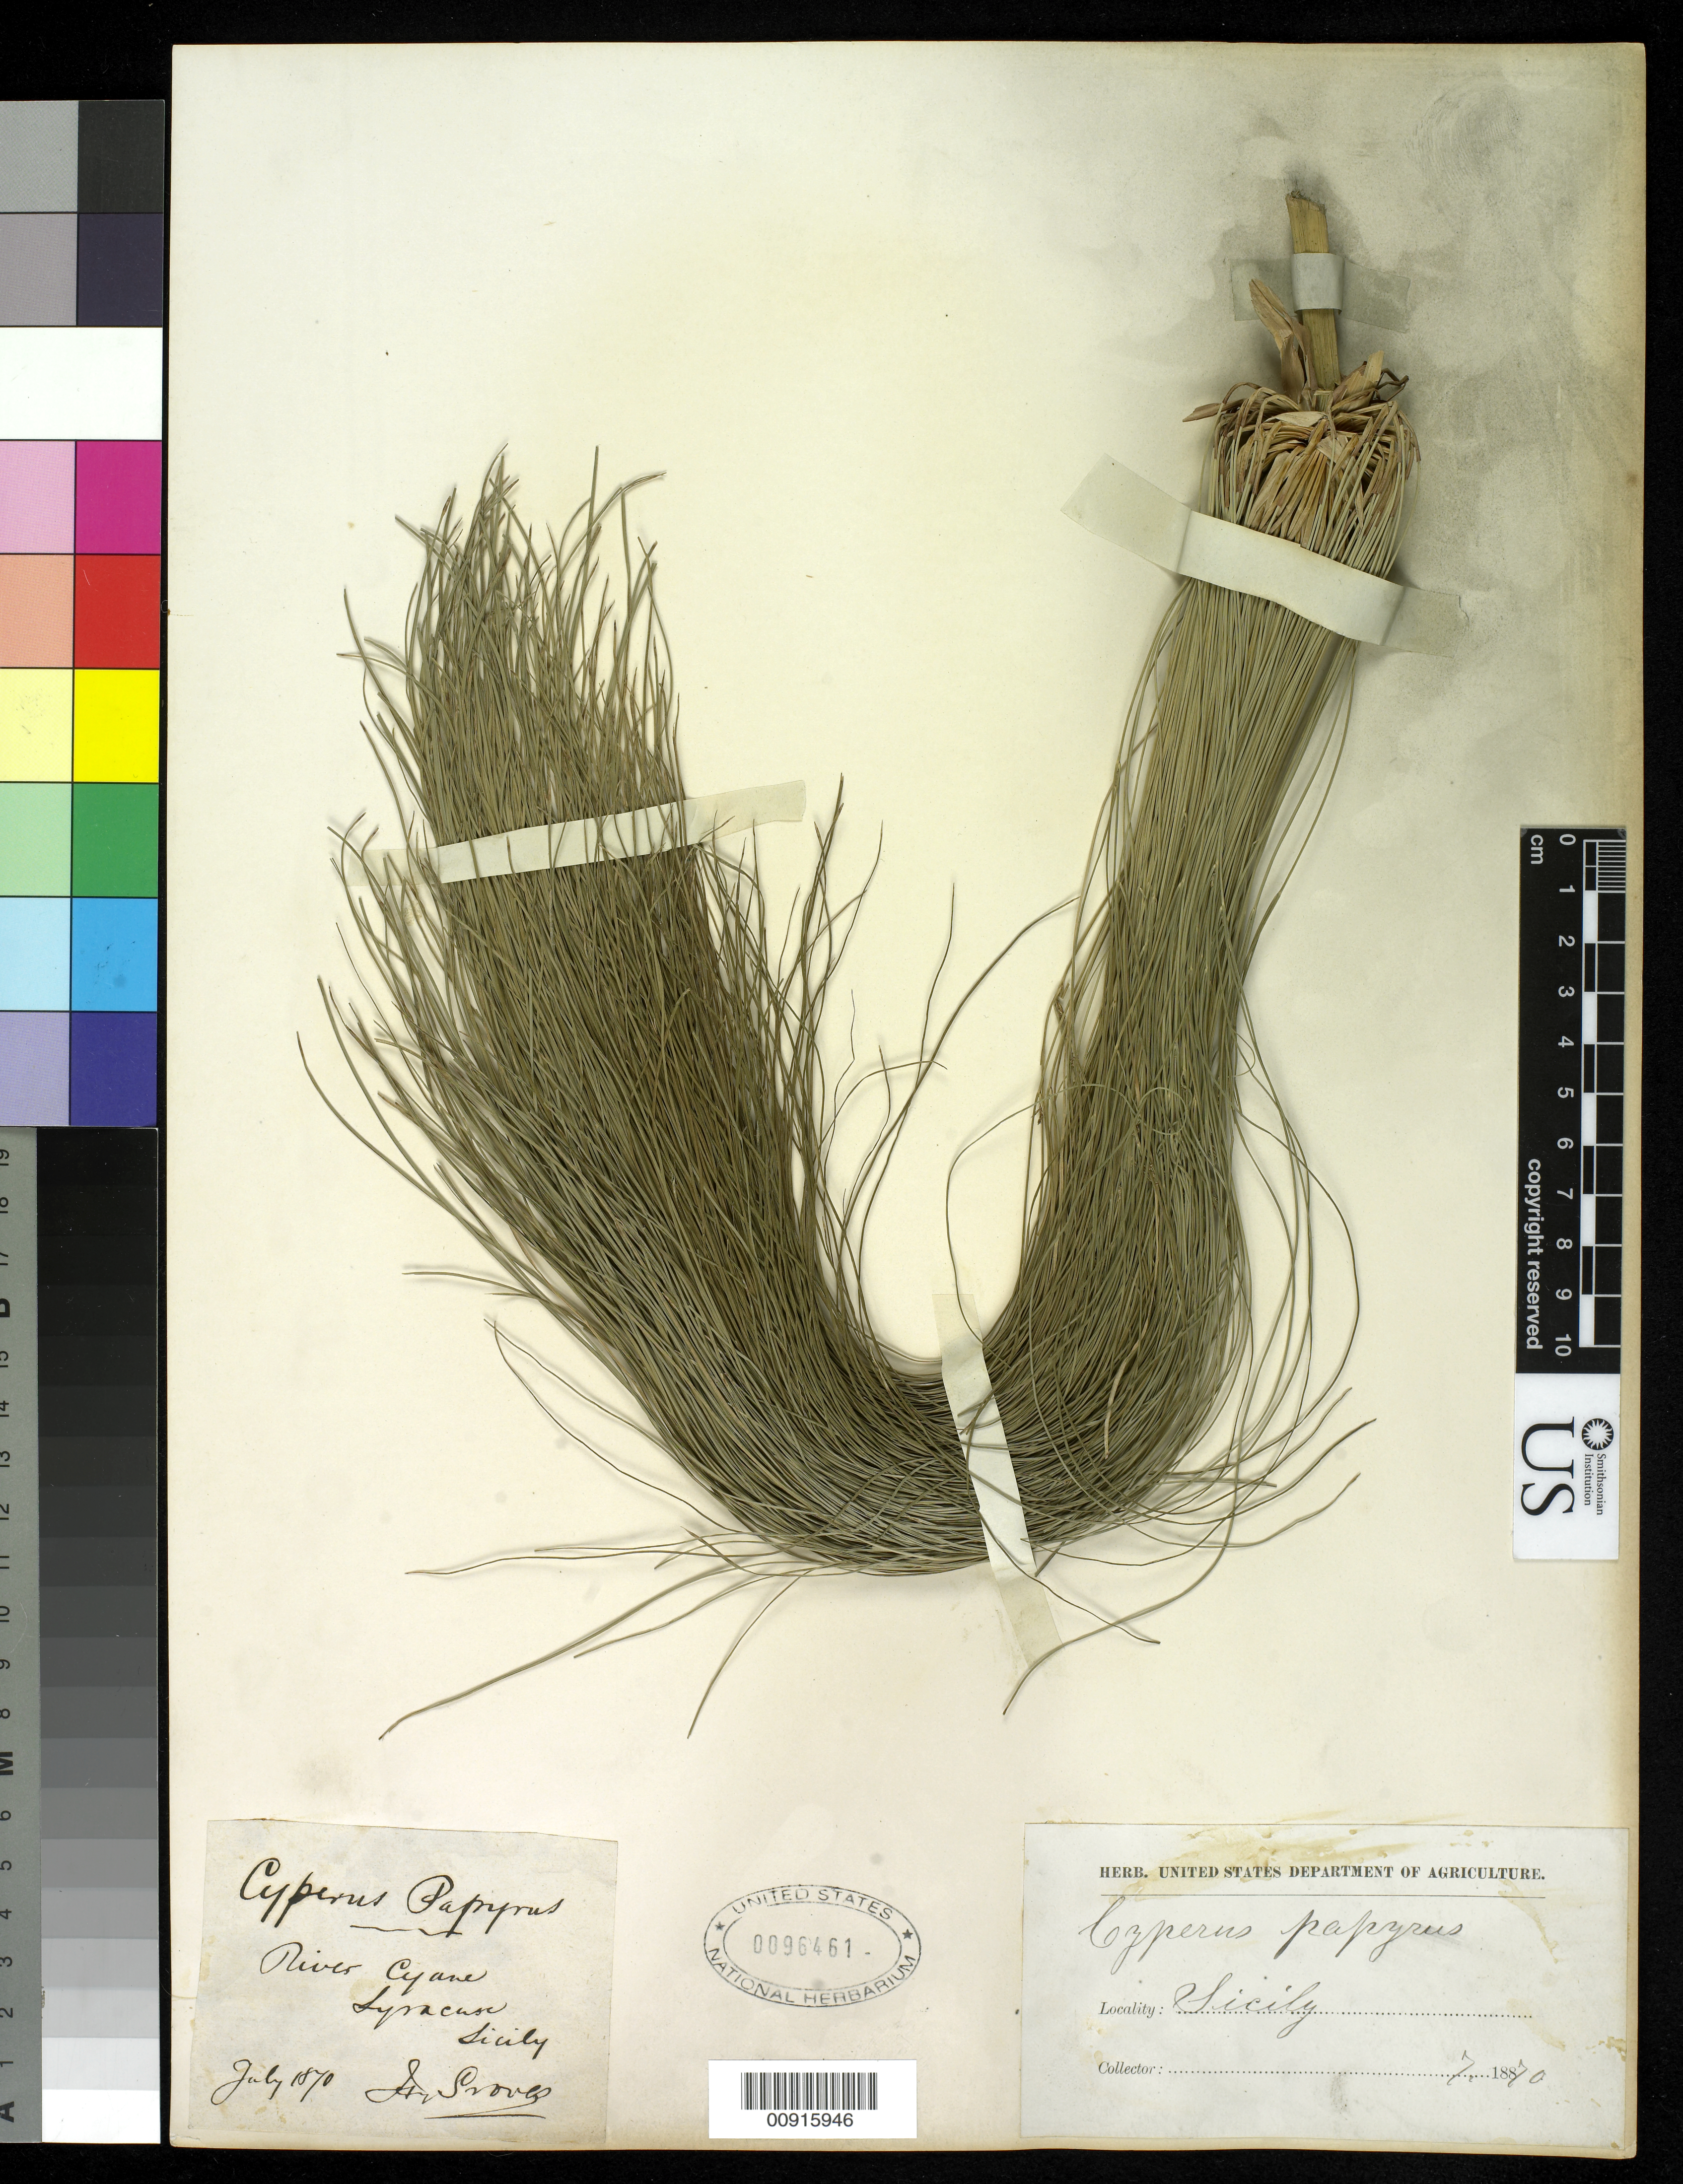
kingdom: Plantae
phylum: Tracheophyta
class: Liliopsida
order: Poales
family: Cyperaceae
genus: Cyperus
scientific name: Cyperus papyrus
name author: L.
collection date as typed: Jul 1870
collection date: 1870-07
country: Italy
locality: Sicily, Syracuse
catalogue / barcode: US 96461